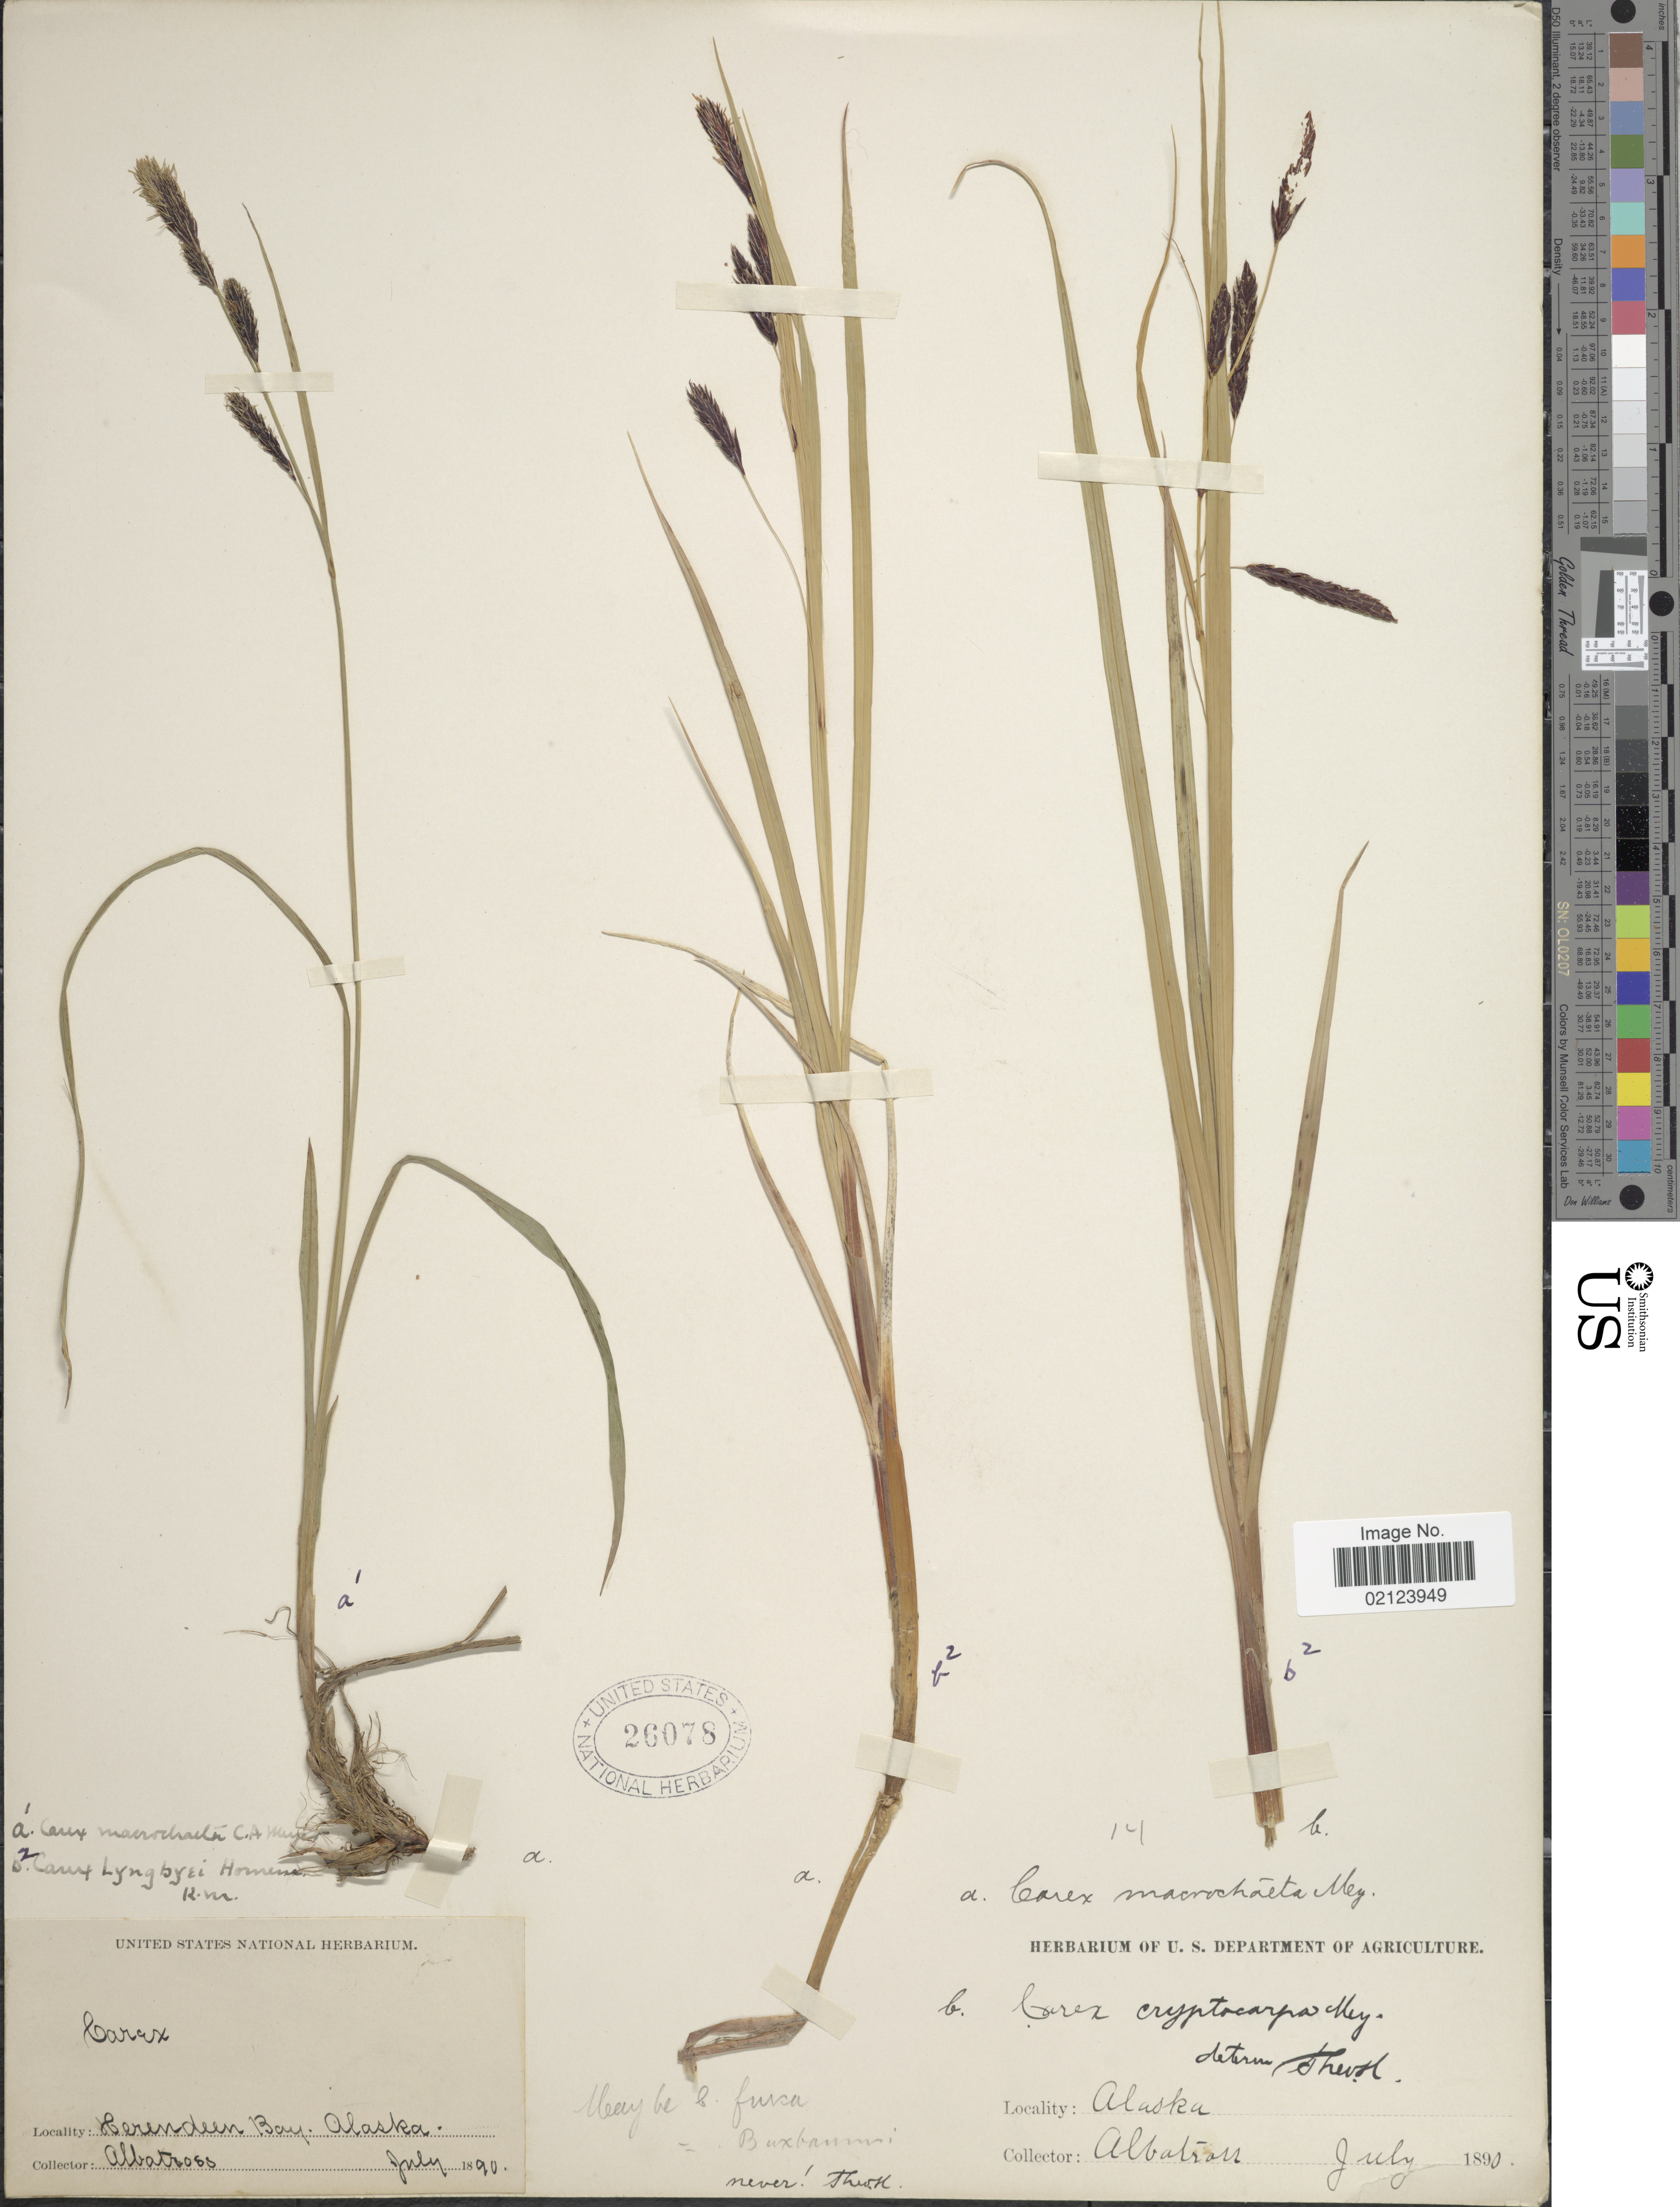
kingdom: Plantae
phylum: Tracheophyta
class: Liliopsida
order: Poales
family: Cyperaceae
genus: Carex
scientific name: Carex macrochaeta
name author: C.A. Mey.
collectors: Albatross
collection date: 1890-07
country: United States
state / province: Alaska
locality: Herendeen Bay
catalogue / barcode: US 26078